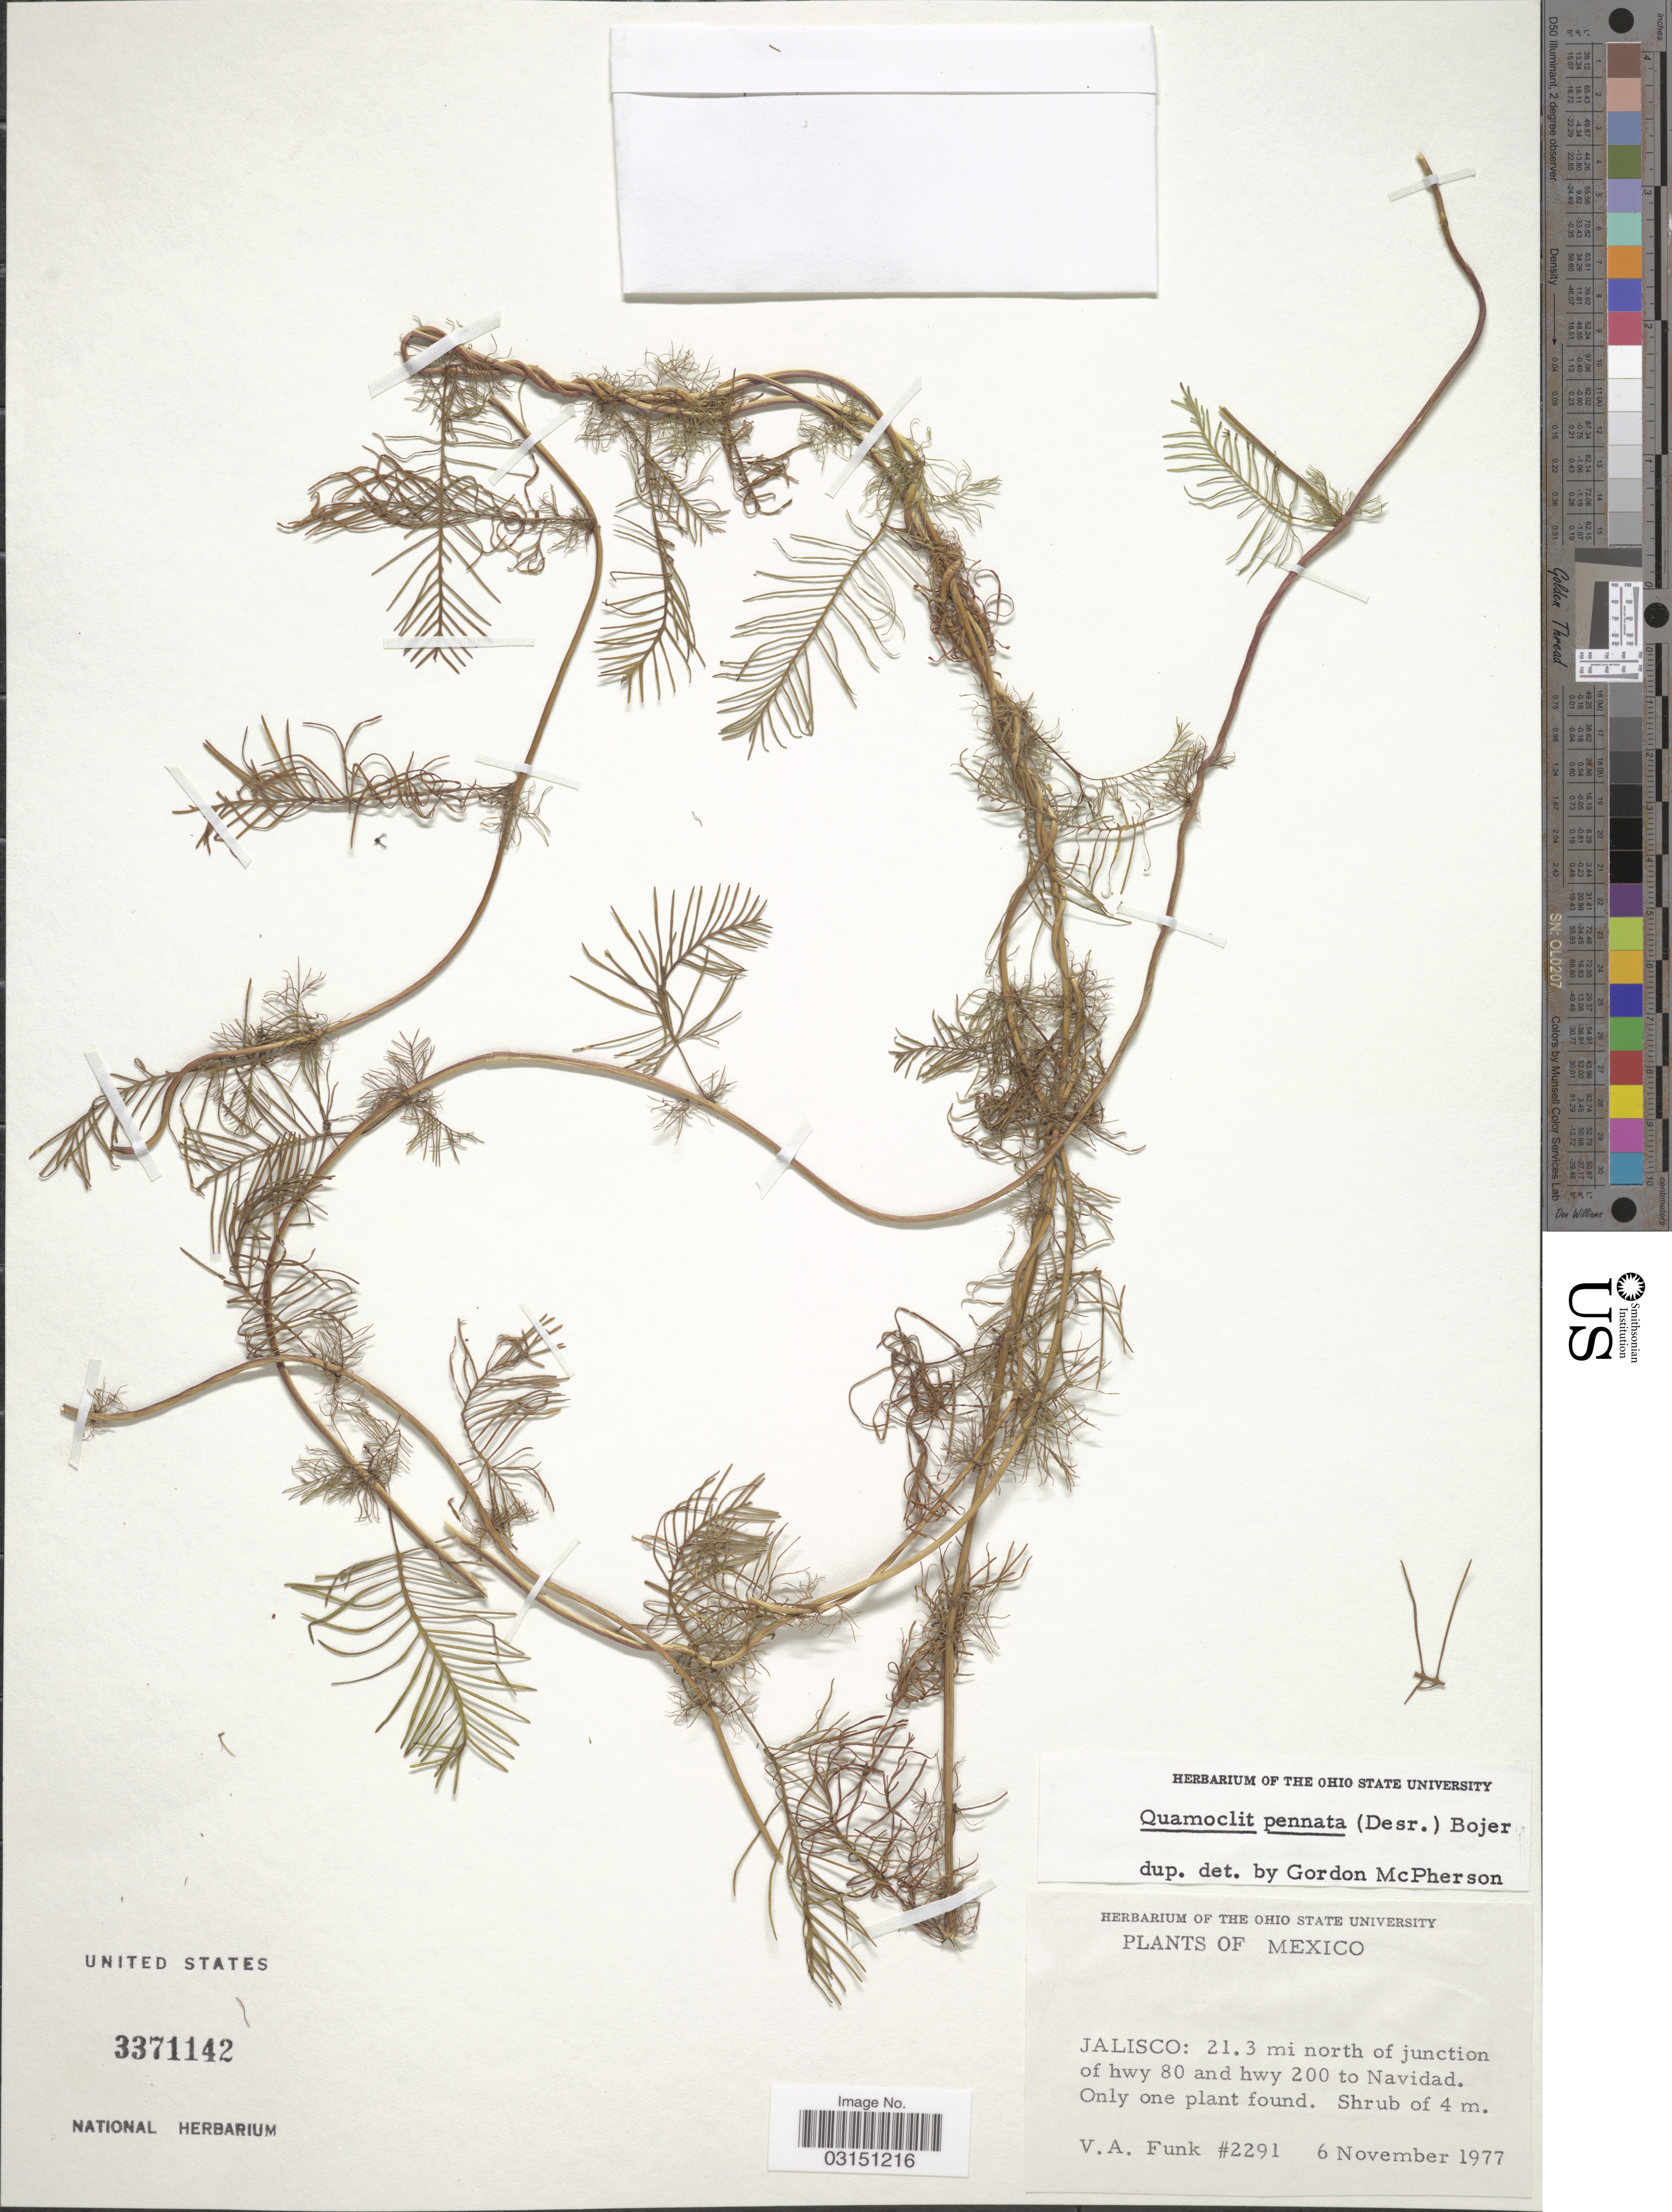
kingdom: Plantae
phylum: Tracheophyta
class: Magnoliopsida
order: Solanales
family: Convolvulaceae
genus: Ipomoea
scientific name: Ipomoea quamoclit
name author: L.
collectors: V. Funk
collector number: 2291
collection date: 1977-11-06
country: Mexico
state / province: Jalisco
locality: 21.3 mi north of junction of hwy 80 and hwy 200 to Navidad.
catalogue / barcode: US 3371142